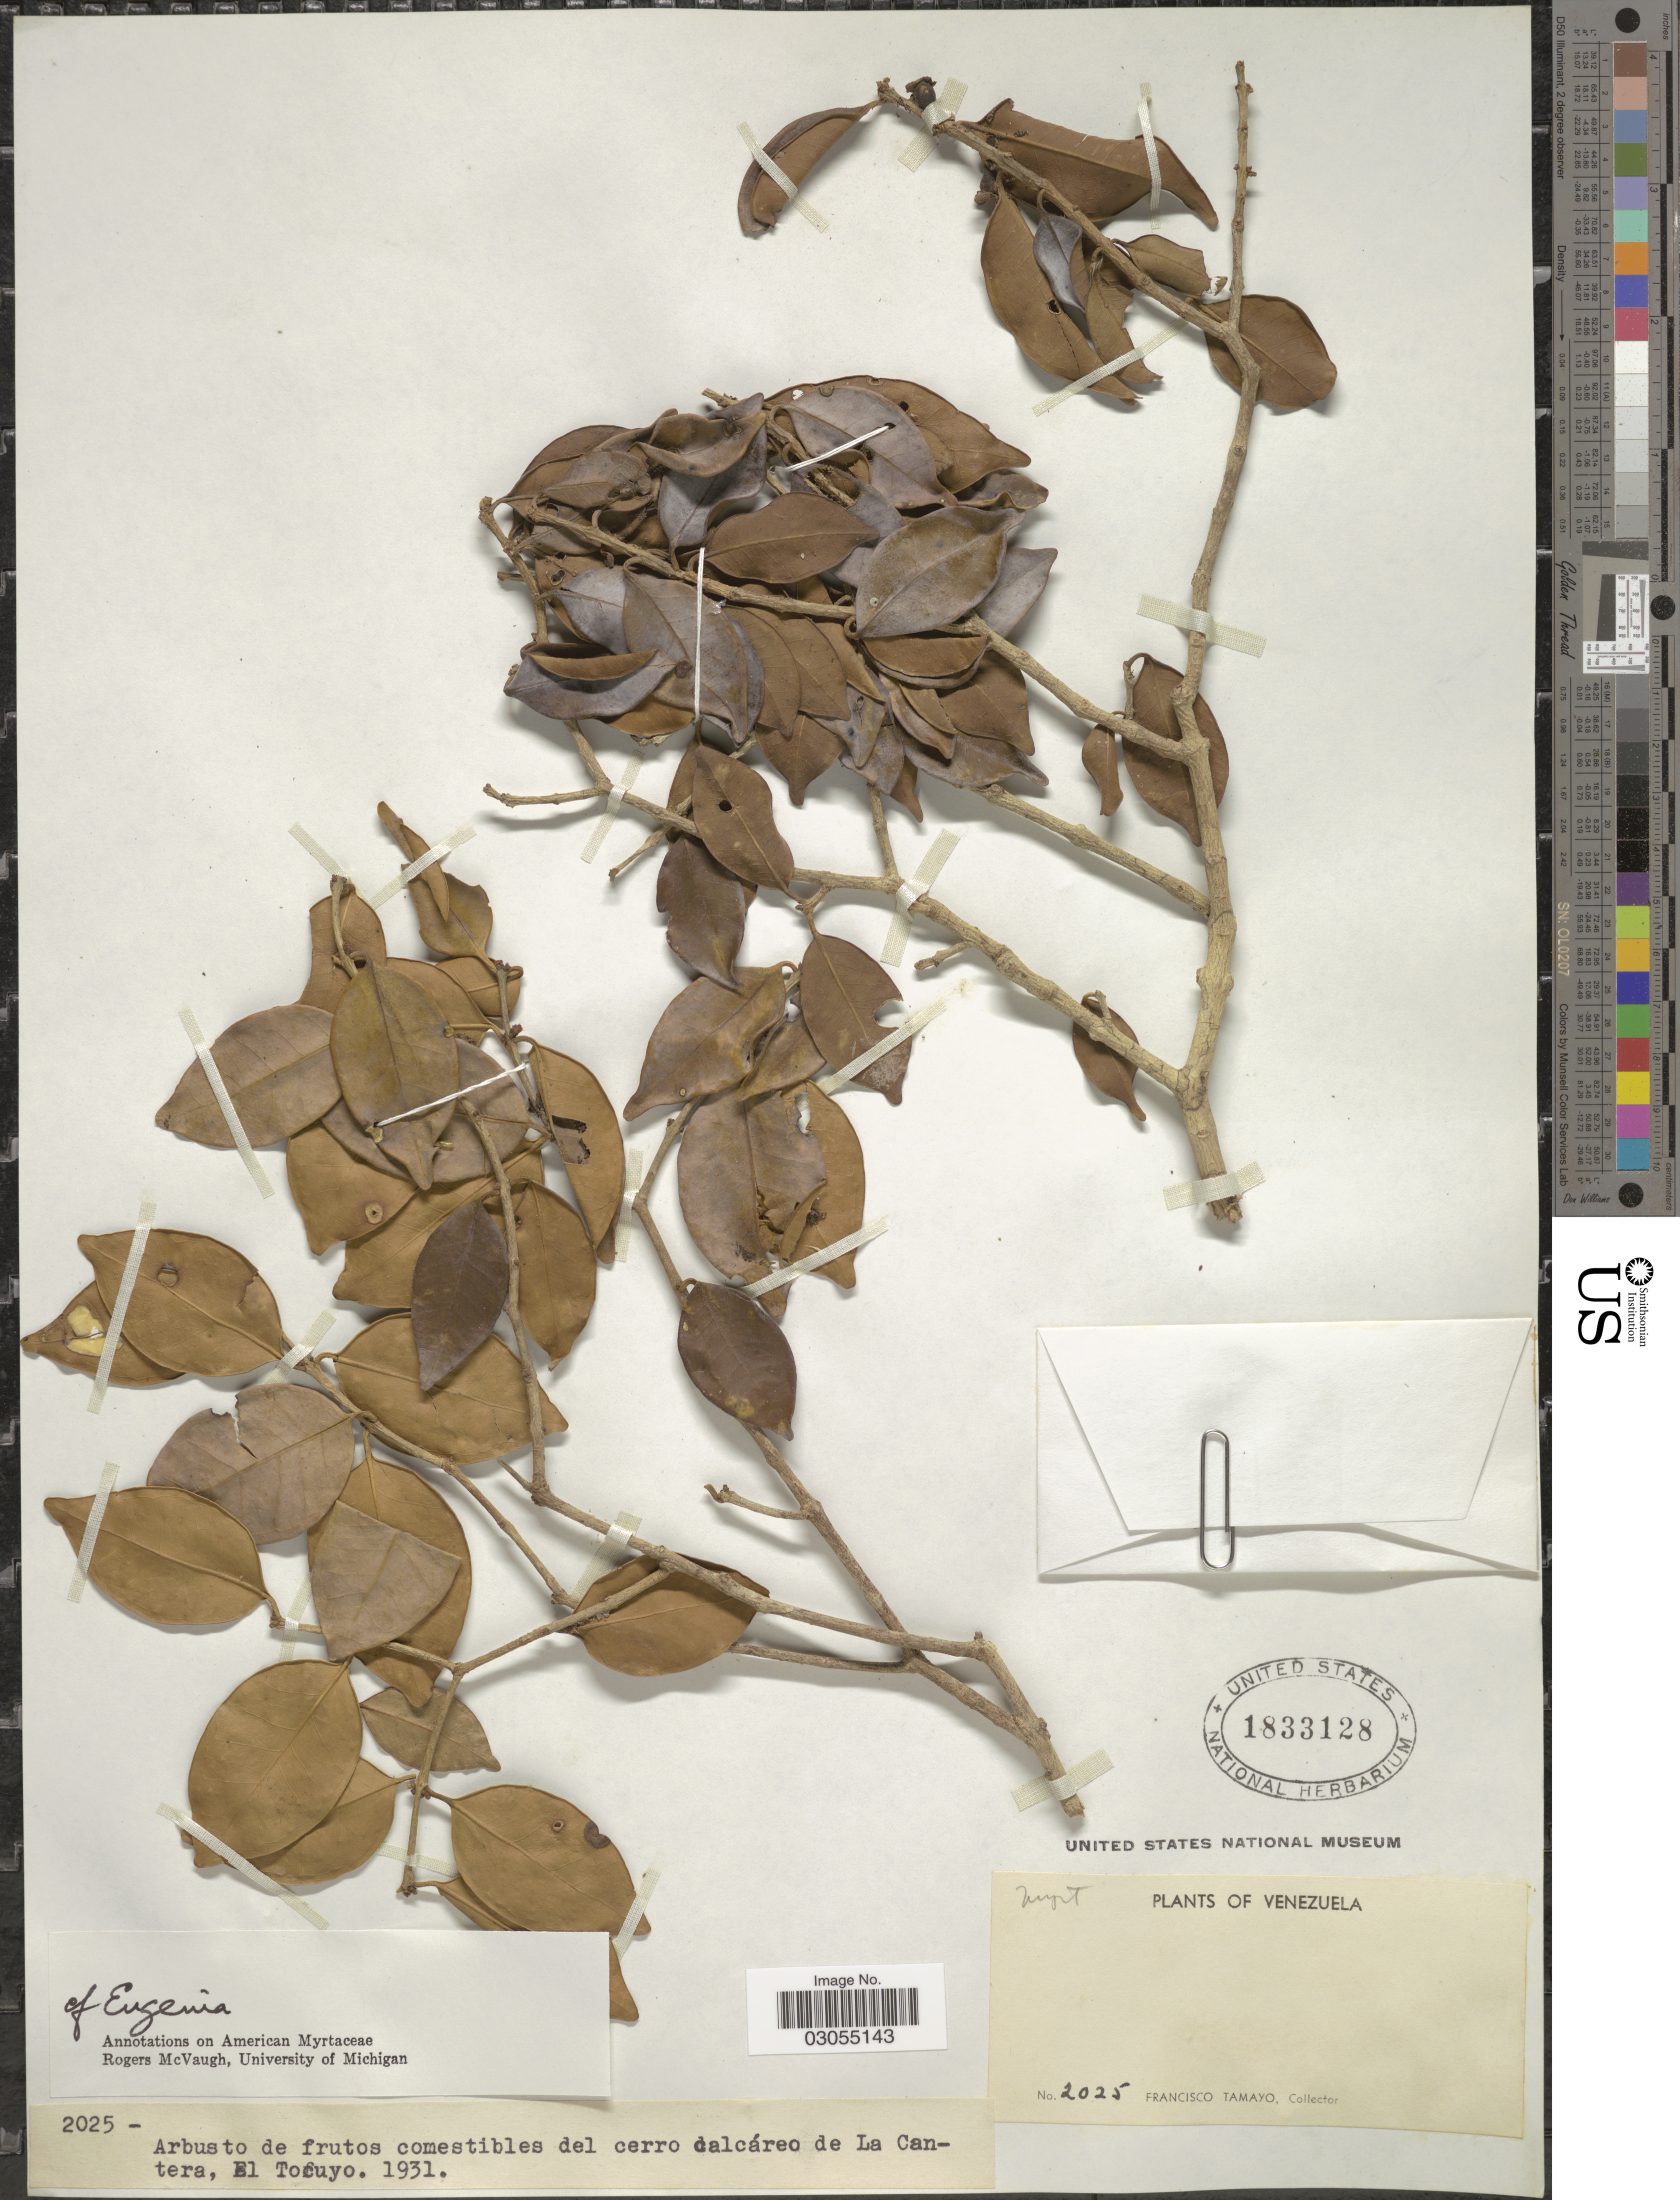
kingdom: Plantae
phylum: Tracheophyta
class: Magnoliopsida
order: Myrtales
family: Myrtaceae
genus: Eugenia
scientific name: Eugenia sp.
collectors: F. Tamayo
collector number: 2025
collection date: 1931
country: Venezuela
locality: Arbusto de frutos comestibles del cerro dalcáreo de La Cantera, El Tocuyo.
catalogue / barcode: US 1833128